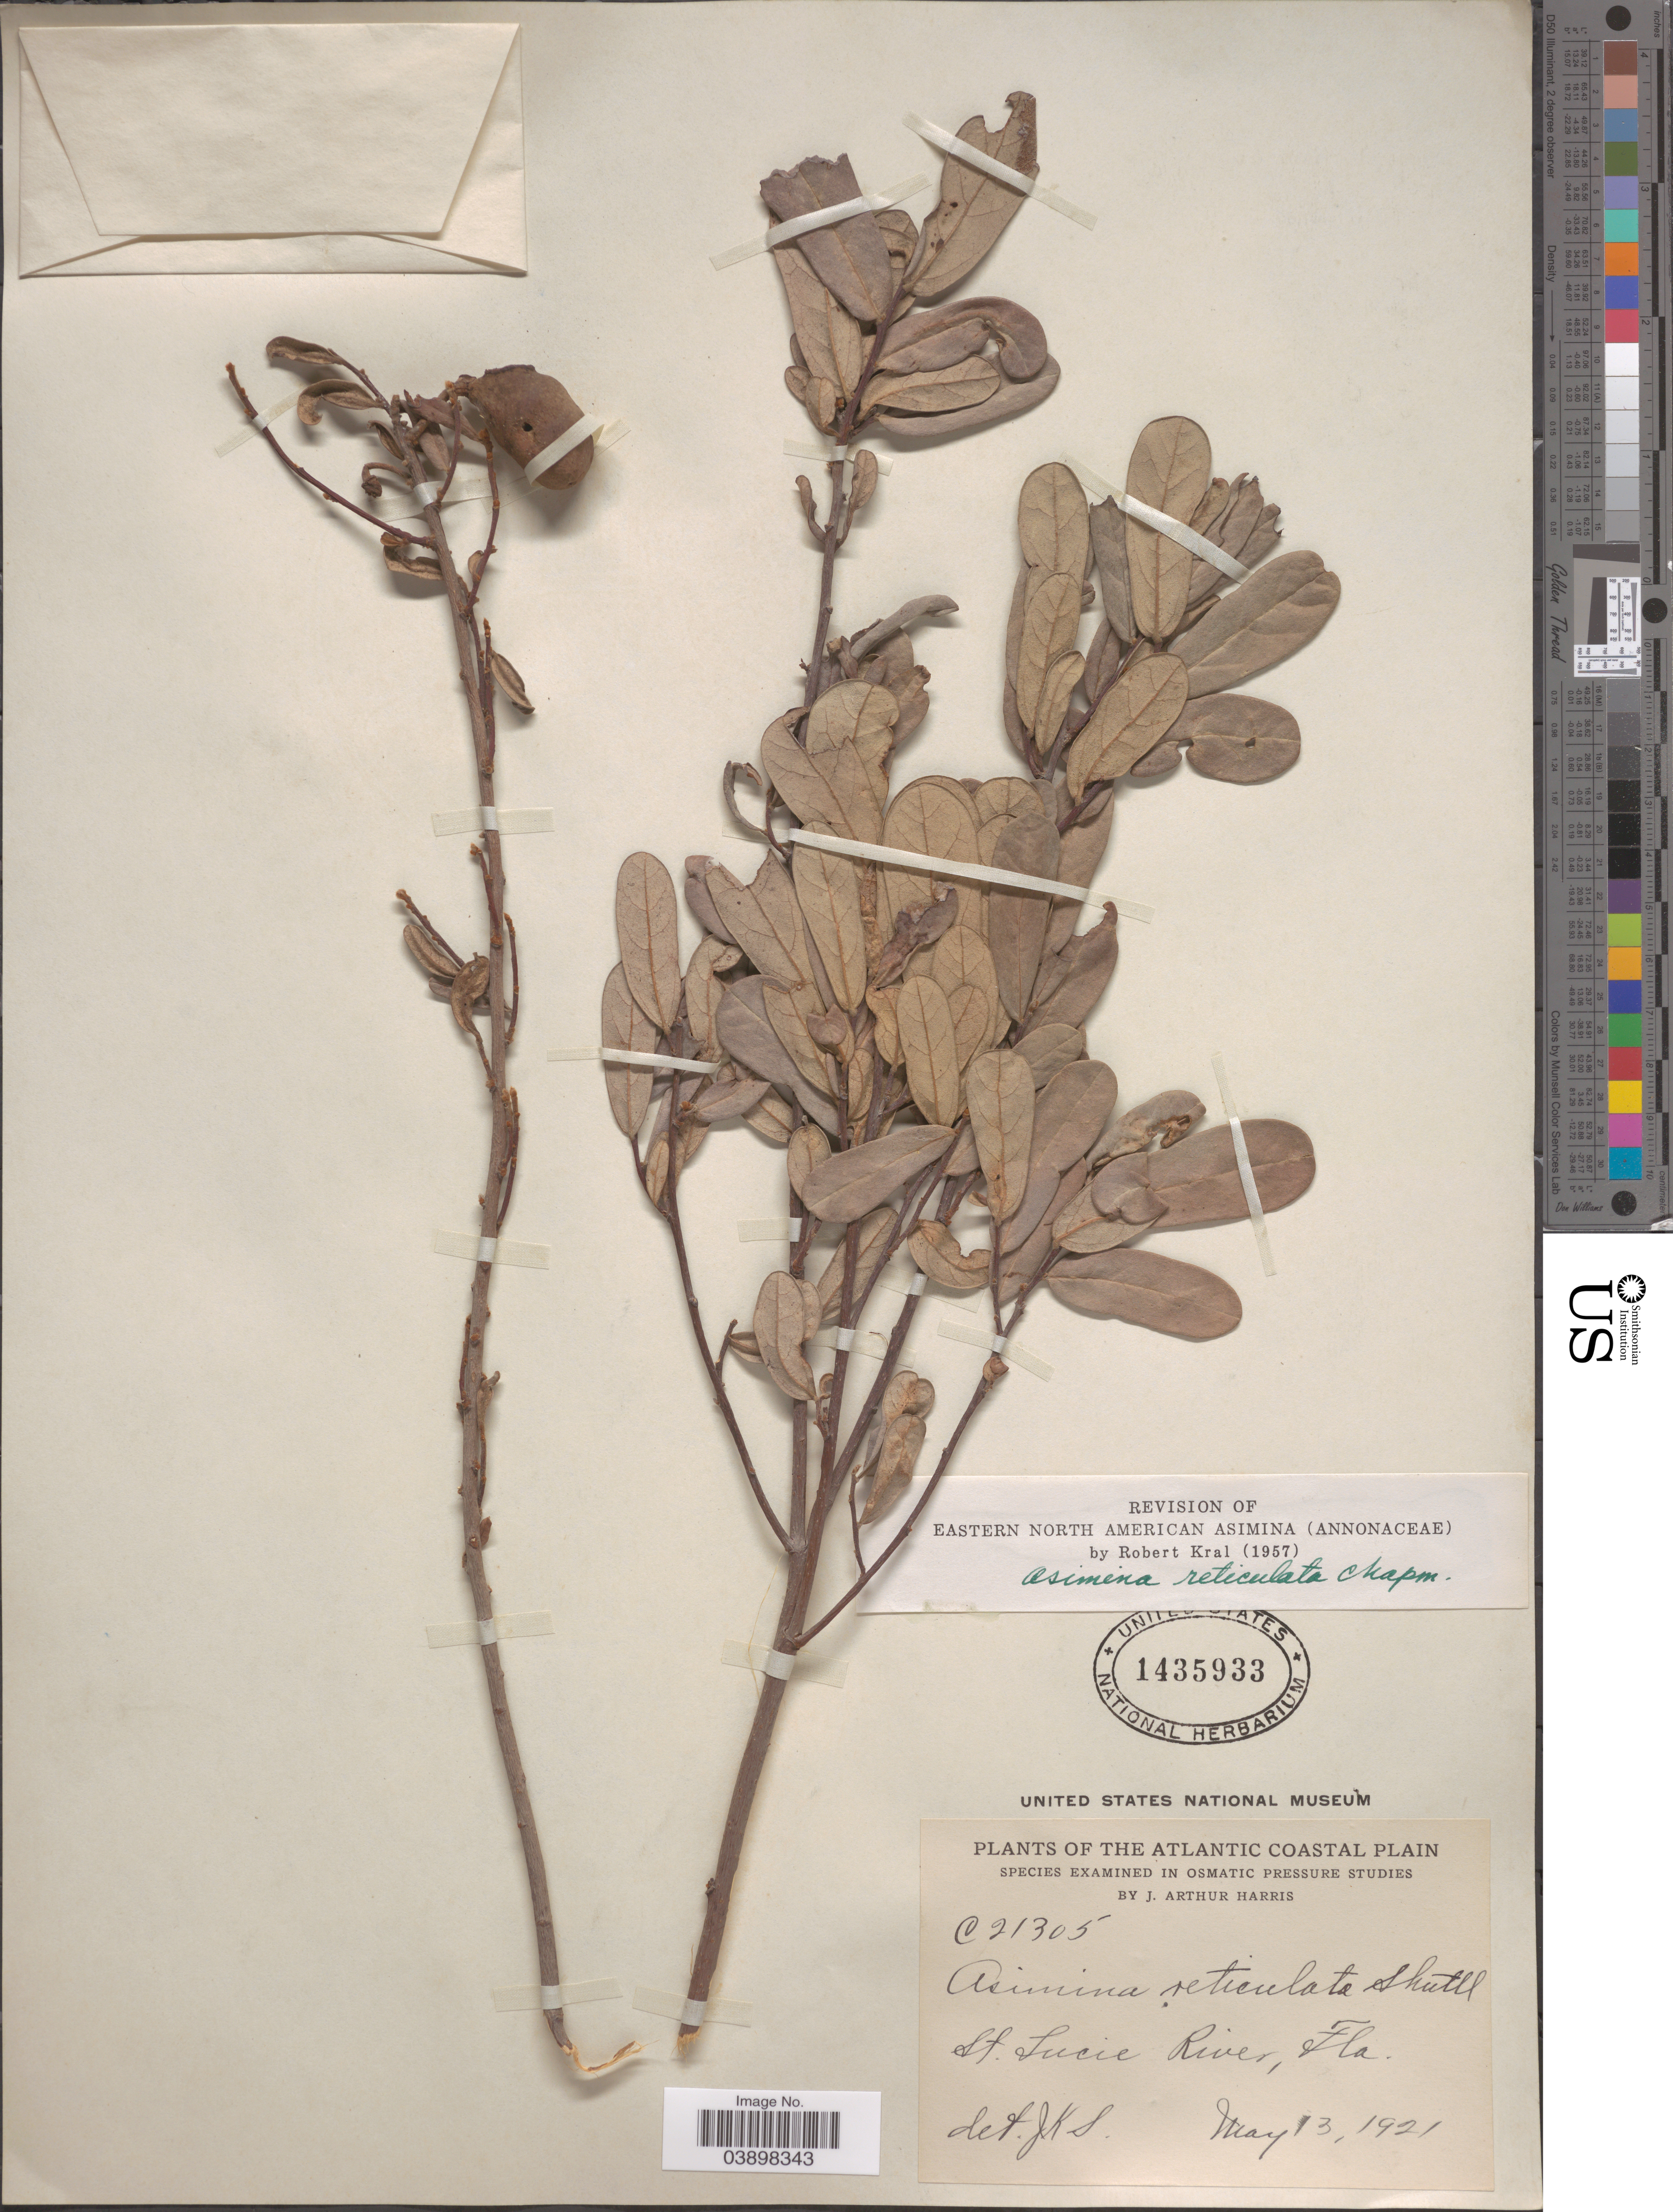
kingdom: Plantae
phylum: Tracheophyta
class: Magnoliopsida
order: Magnoliales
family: Annonaceae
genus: Asimina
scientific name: Asimina reticulata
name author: (Shuttlew.) Chapm.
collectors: J. A. Harris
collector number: C21305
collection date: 1921-05-13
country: United States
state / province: Florida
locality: The Atlantic Coastal Plain. St. Lucie River.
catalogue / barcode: US 1435933